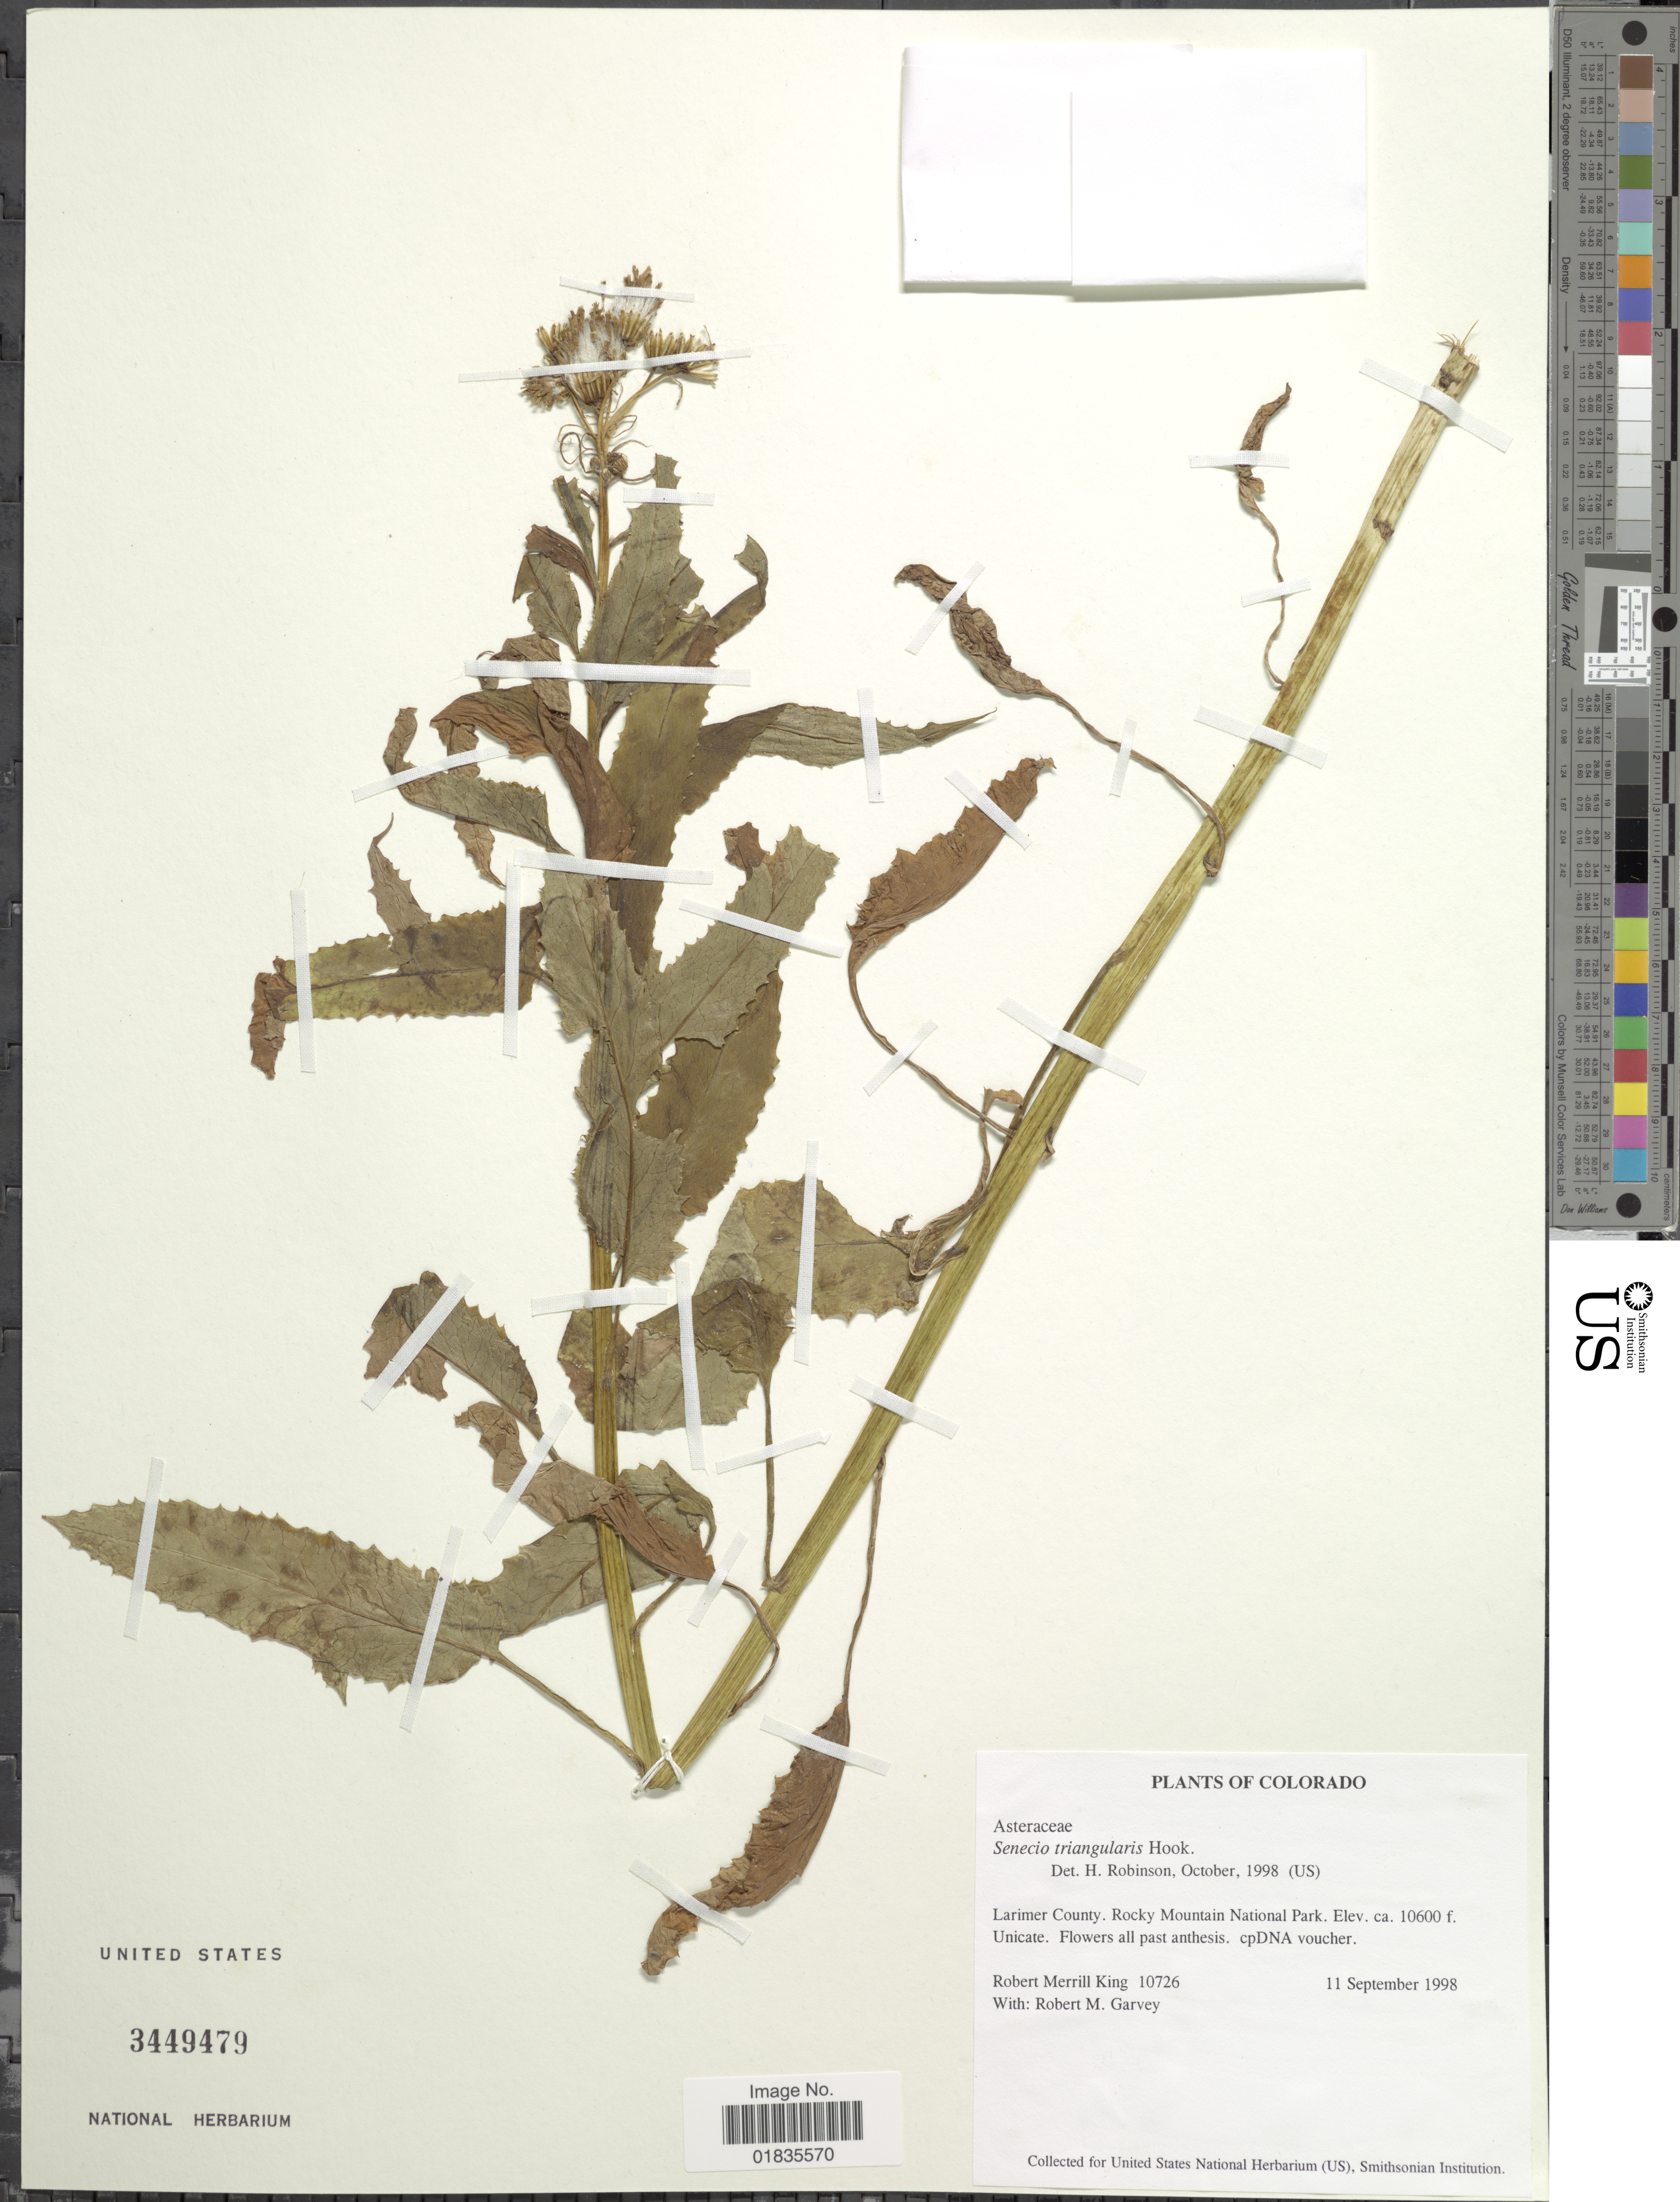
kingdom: Plantae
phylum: Tracheophyta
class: Magnoliopsida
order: Asterales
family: Asteraceae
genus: Senecio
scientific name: Senecio triangularis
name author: Hook.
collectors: R. M. King & R. Garvey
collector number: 10726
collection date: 1998-09-11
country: United States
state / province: Colorado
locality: Larimer County, Rocky Mountain National Park.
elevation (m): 3231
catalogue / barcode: US 3449479